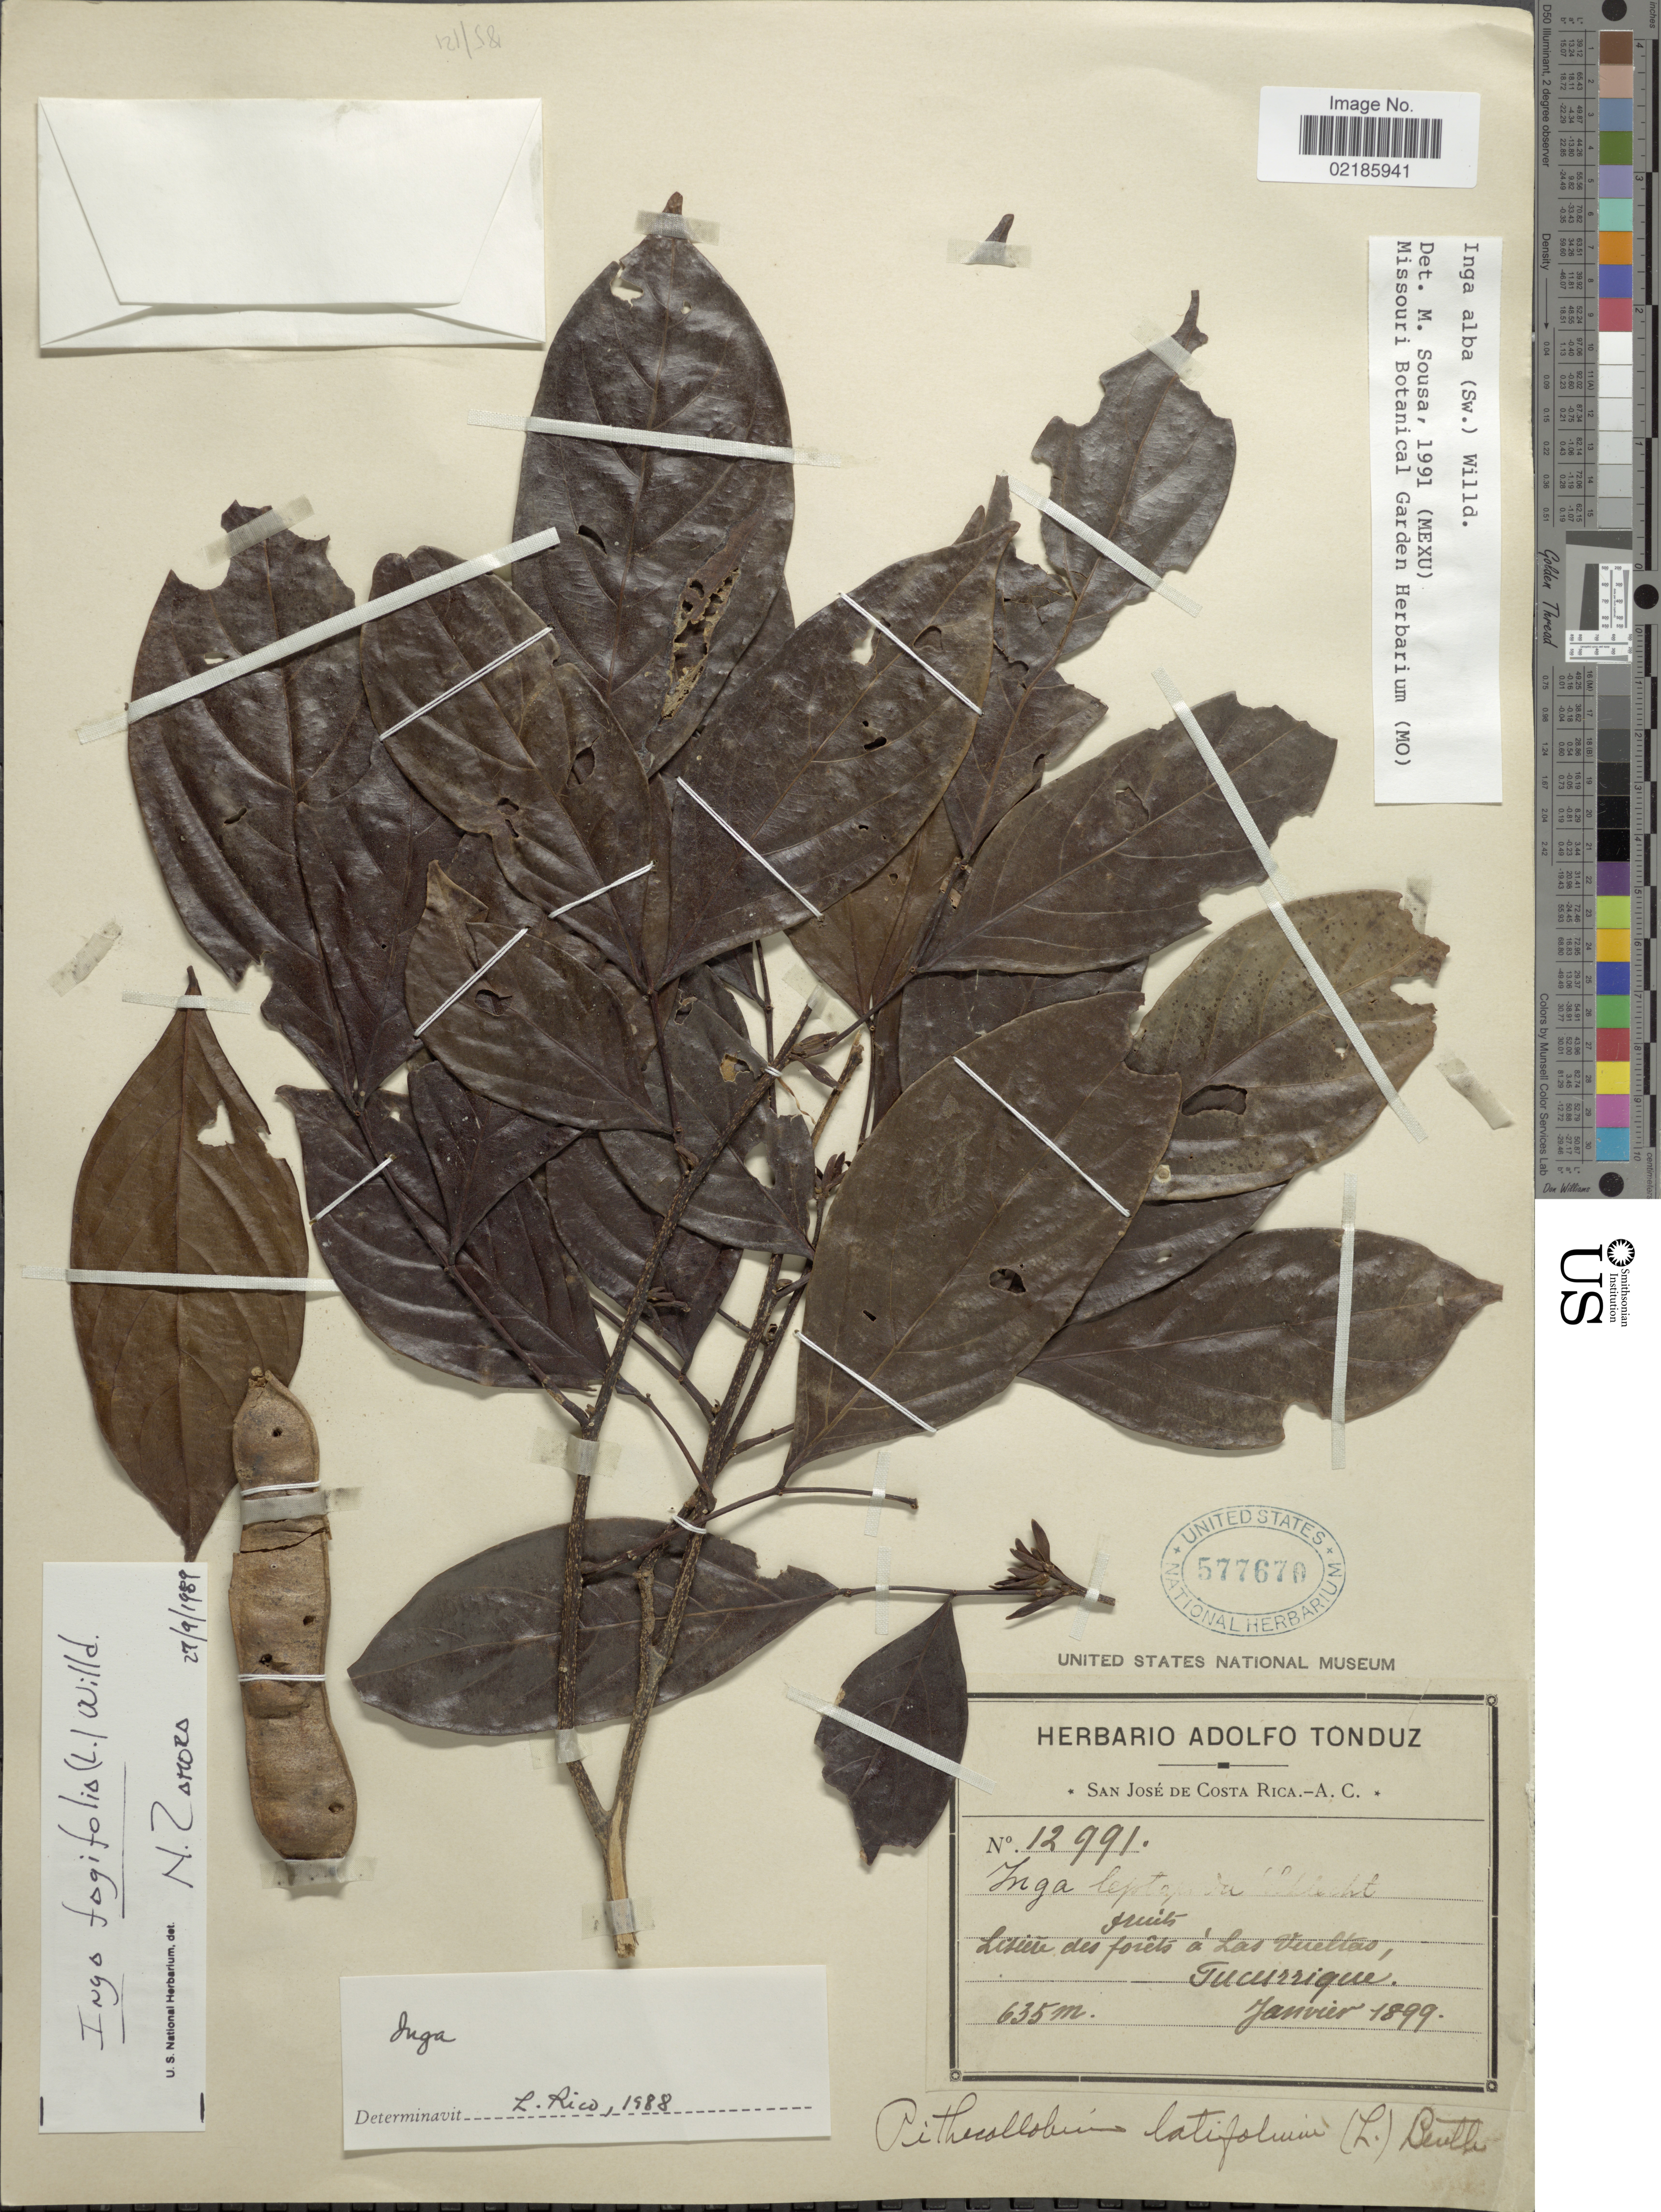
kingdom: Plantae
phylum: Tracheophyta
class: Magnoliopsida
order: Fabales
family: Fabaceae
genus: Inga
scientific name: Inga alba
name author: (Sw.) Willd.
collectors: ex Herb. Adolfo Tonduz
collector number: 12991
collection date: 1899-01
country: Costa Rica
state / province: Cartago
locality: Lisière des forêts à Las Vueltas, Tucurrique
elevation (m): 635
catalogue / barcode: US 577670